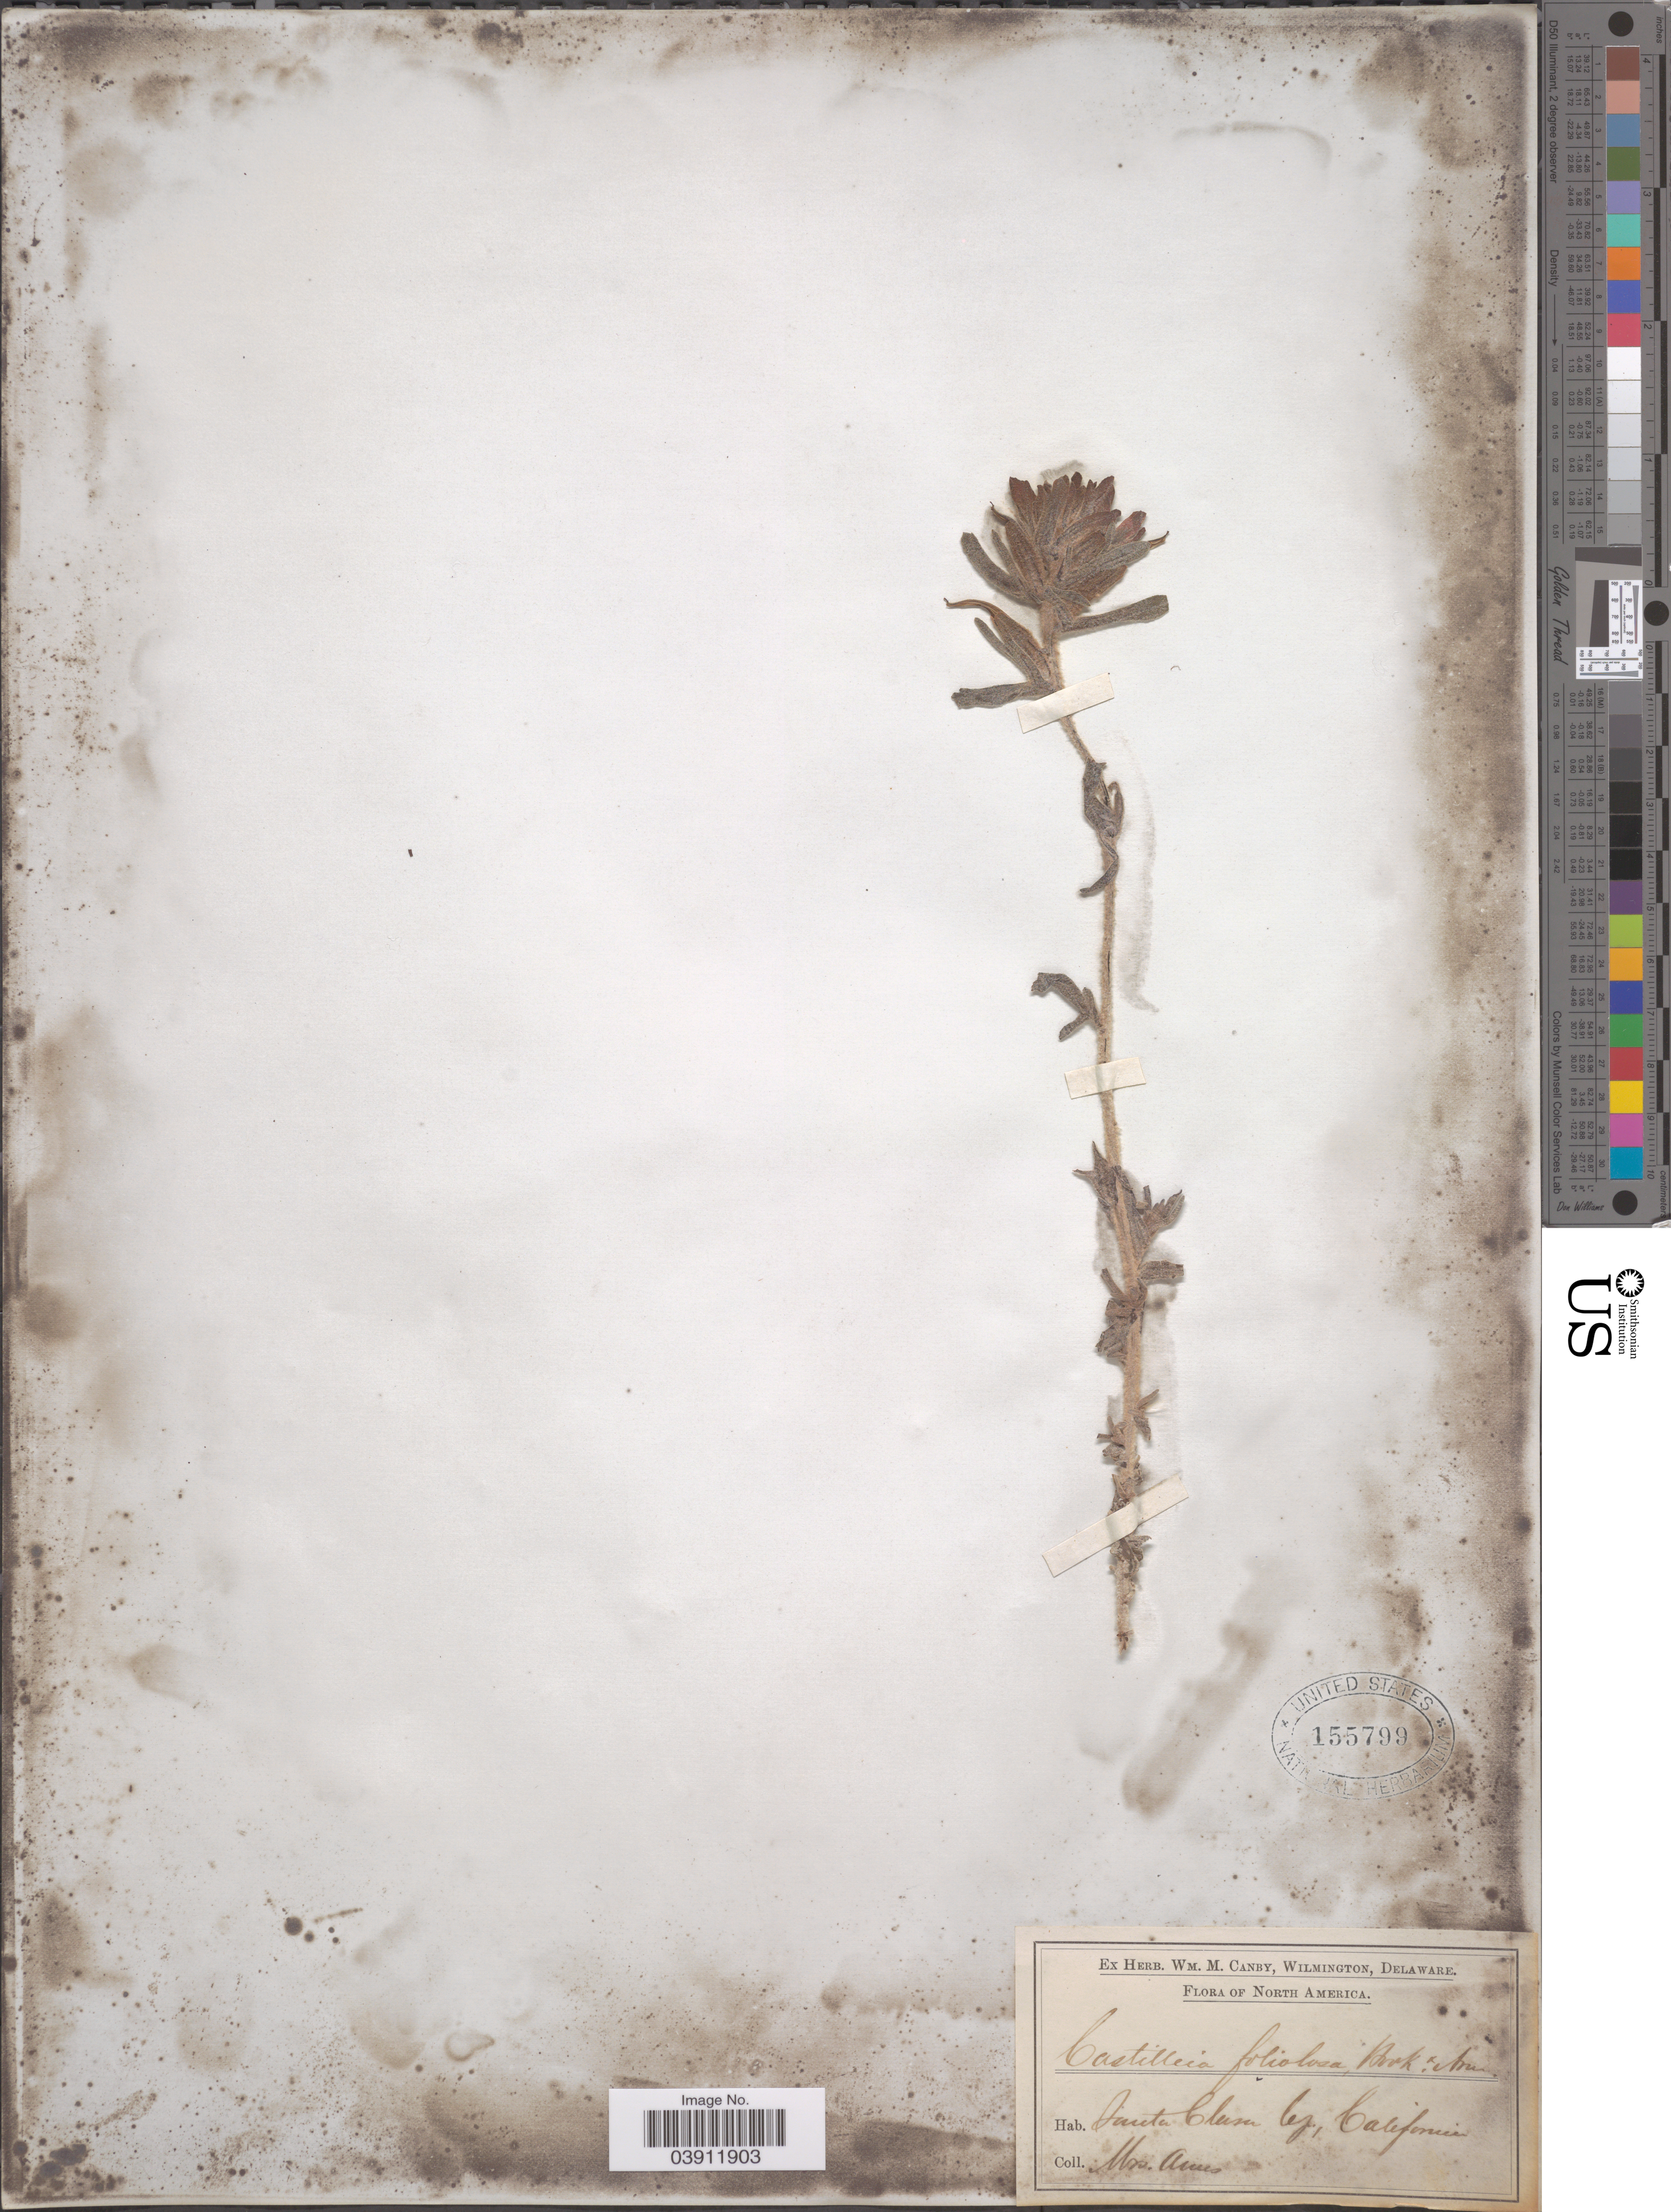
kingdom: Plantae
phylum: Tracheophyta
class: Magnoliopsida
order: Lamiales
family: Orobanchaceae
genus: Castilleja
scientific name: Castilleja foliolosa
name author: Hook. f.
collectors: -- Ames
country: United States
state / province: California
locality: Santa Clara Cy.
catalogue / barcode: US 155799